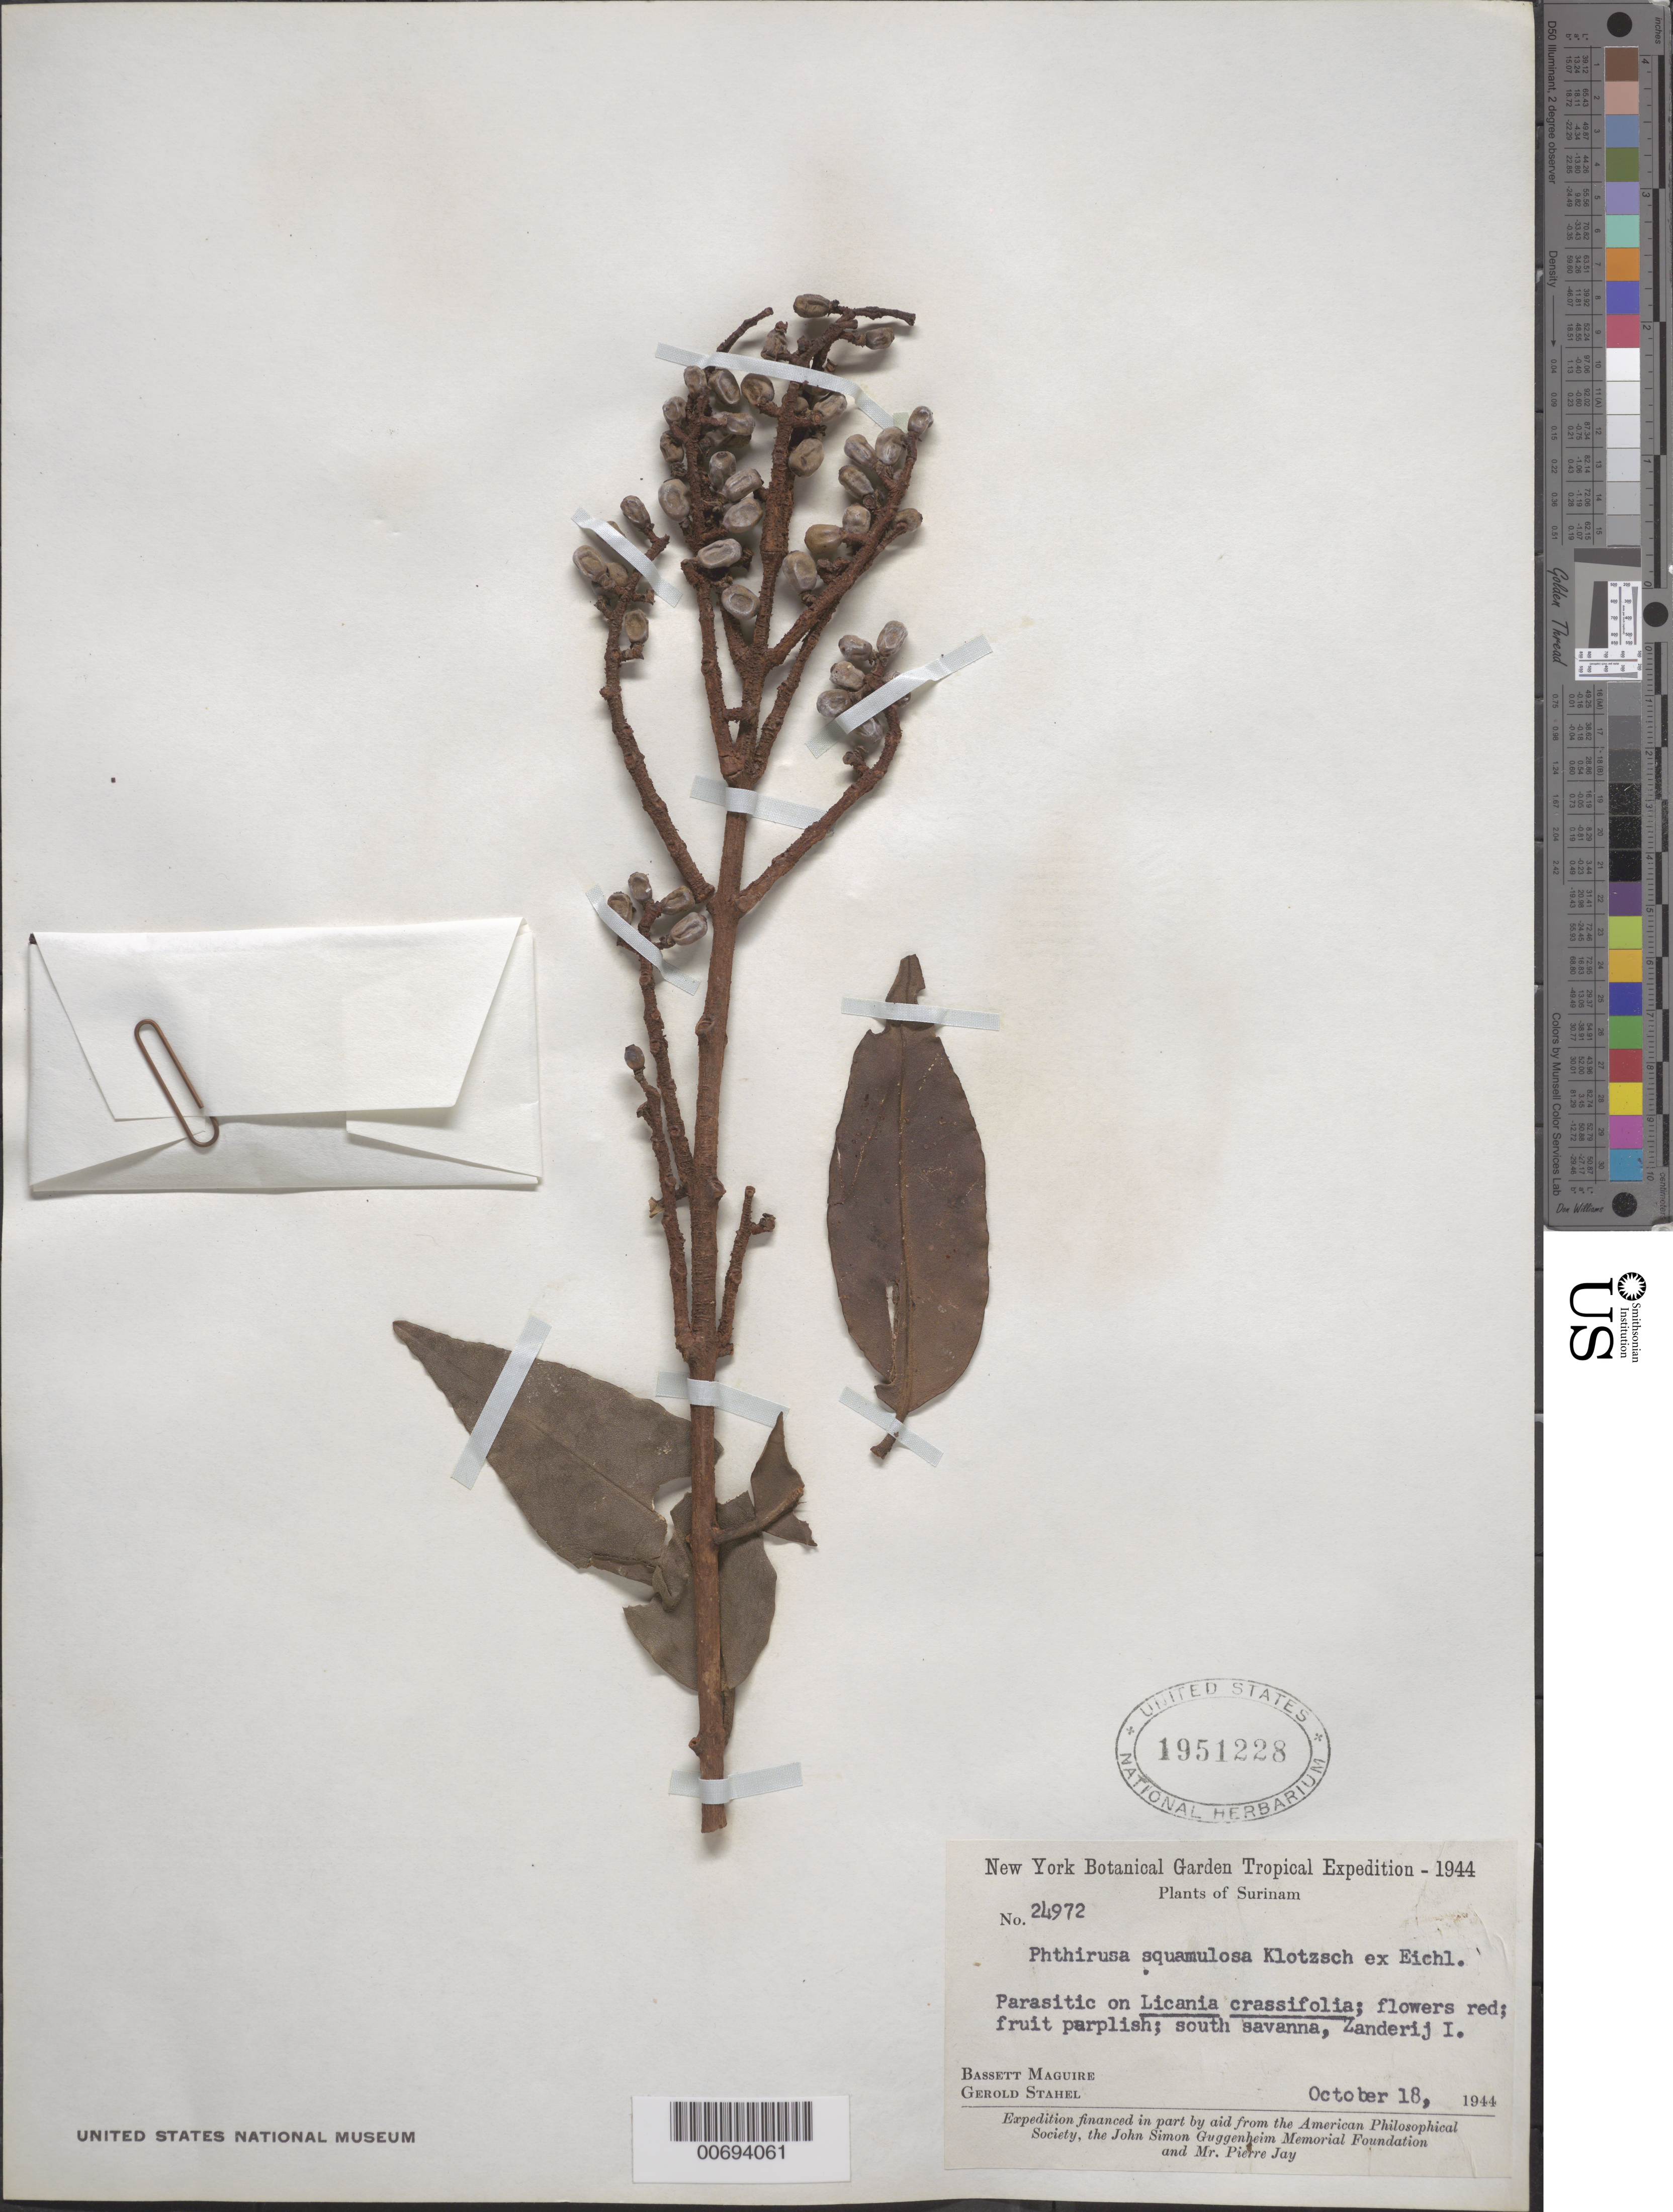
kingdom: Plantae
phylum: Tracheophyta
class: Magnoliopsida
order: Santalales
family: Loranthaceae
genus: Phthirusa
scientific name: Phthirusa squamulosa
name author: (Pohl) Klotzsch ex Eichler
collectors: B. Maguire & G. Stahel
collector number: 24972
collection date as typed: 18-Oct-44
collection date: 1944-10-18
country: Suriname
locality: Zanderij I., Mata vic., Arawak village of Mata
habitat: South Savannas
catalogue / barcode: US 1951228